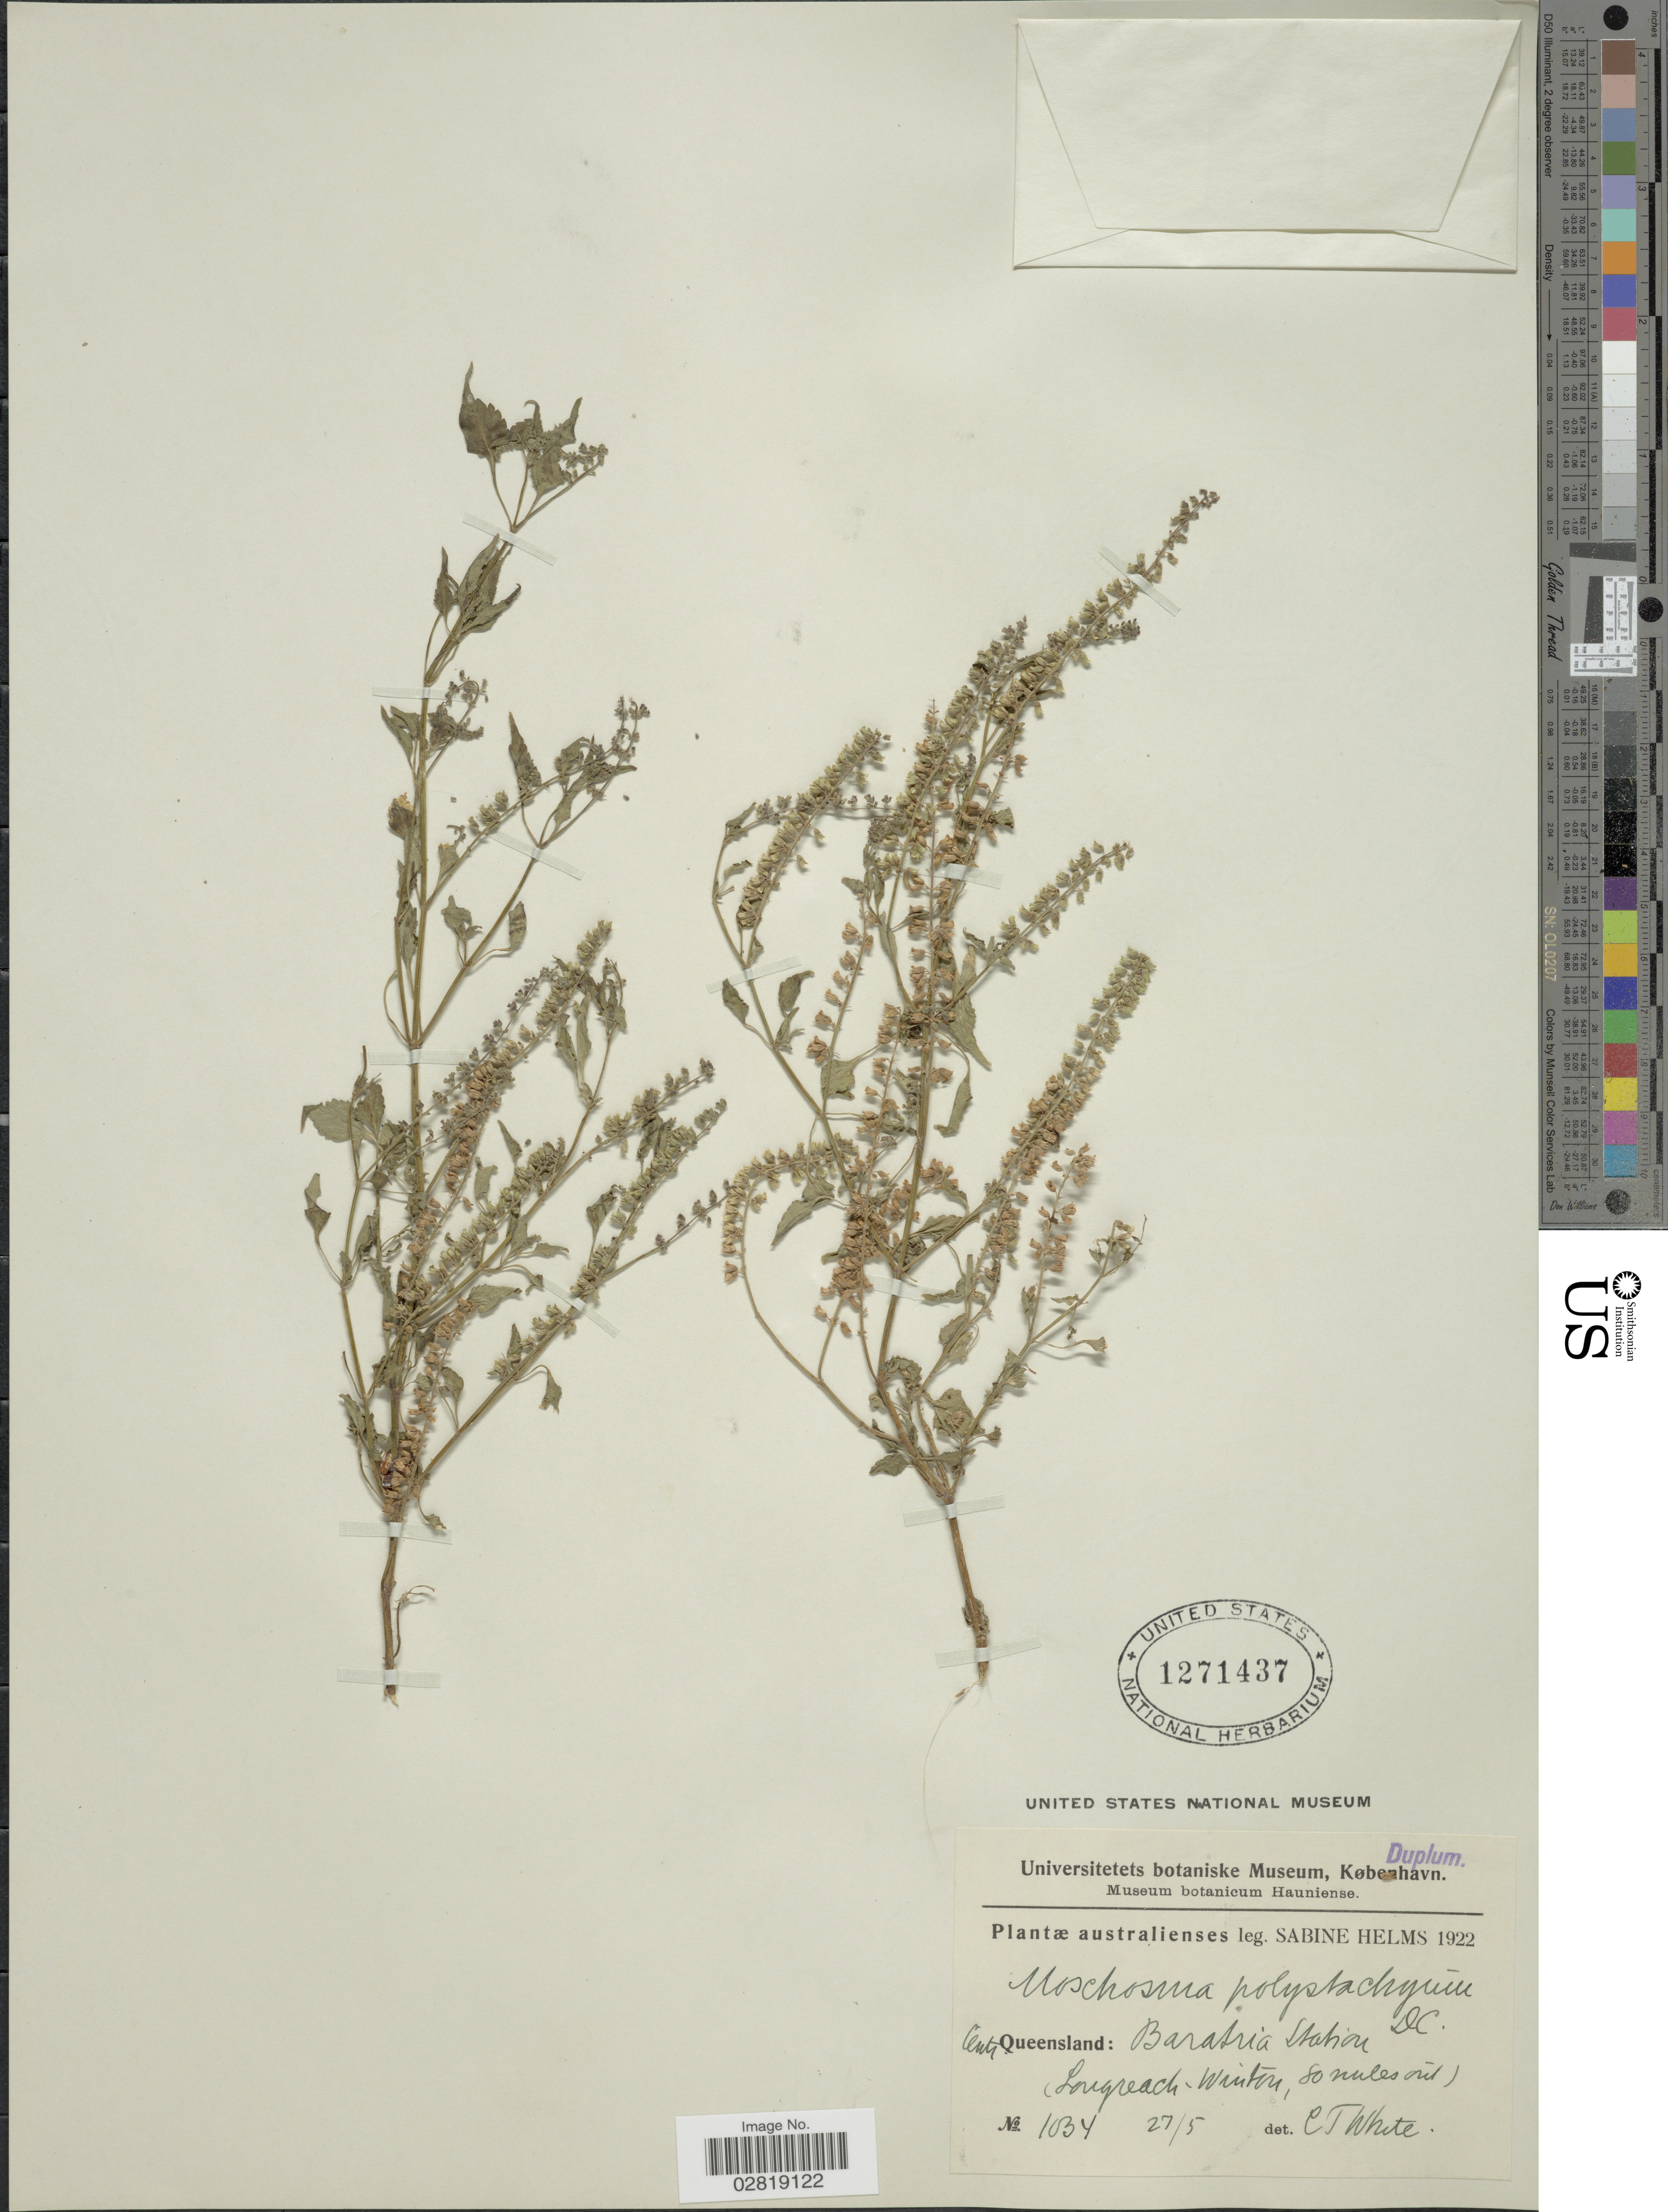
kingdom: Plantae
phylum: Tracheophyta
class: Magnoliopsida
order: Lamiales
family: Lamiaceae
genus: Basilicum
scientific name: Basilicum polystachyon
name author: (L.) Moench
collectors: S. Helms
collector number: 1034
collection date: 1922-05-27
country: Australia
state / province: Queensland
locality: Baratria Station, (Longreach-winton 80 nmiles out.)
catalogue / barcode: US 1271437